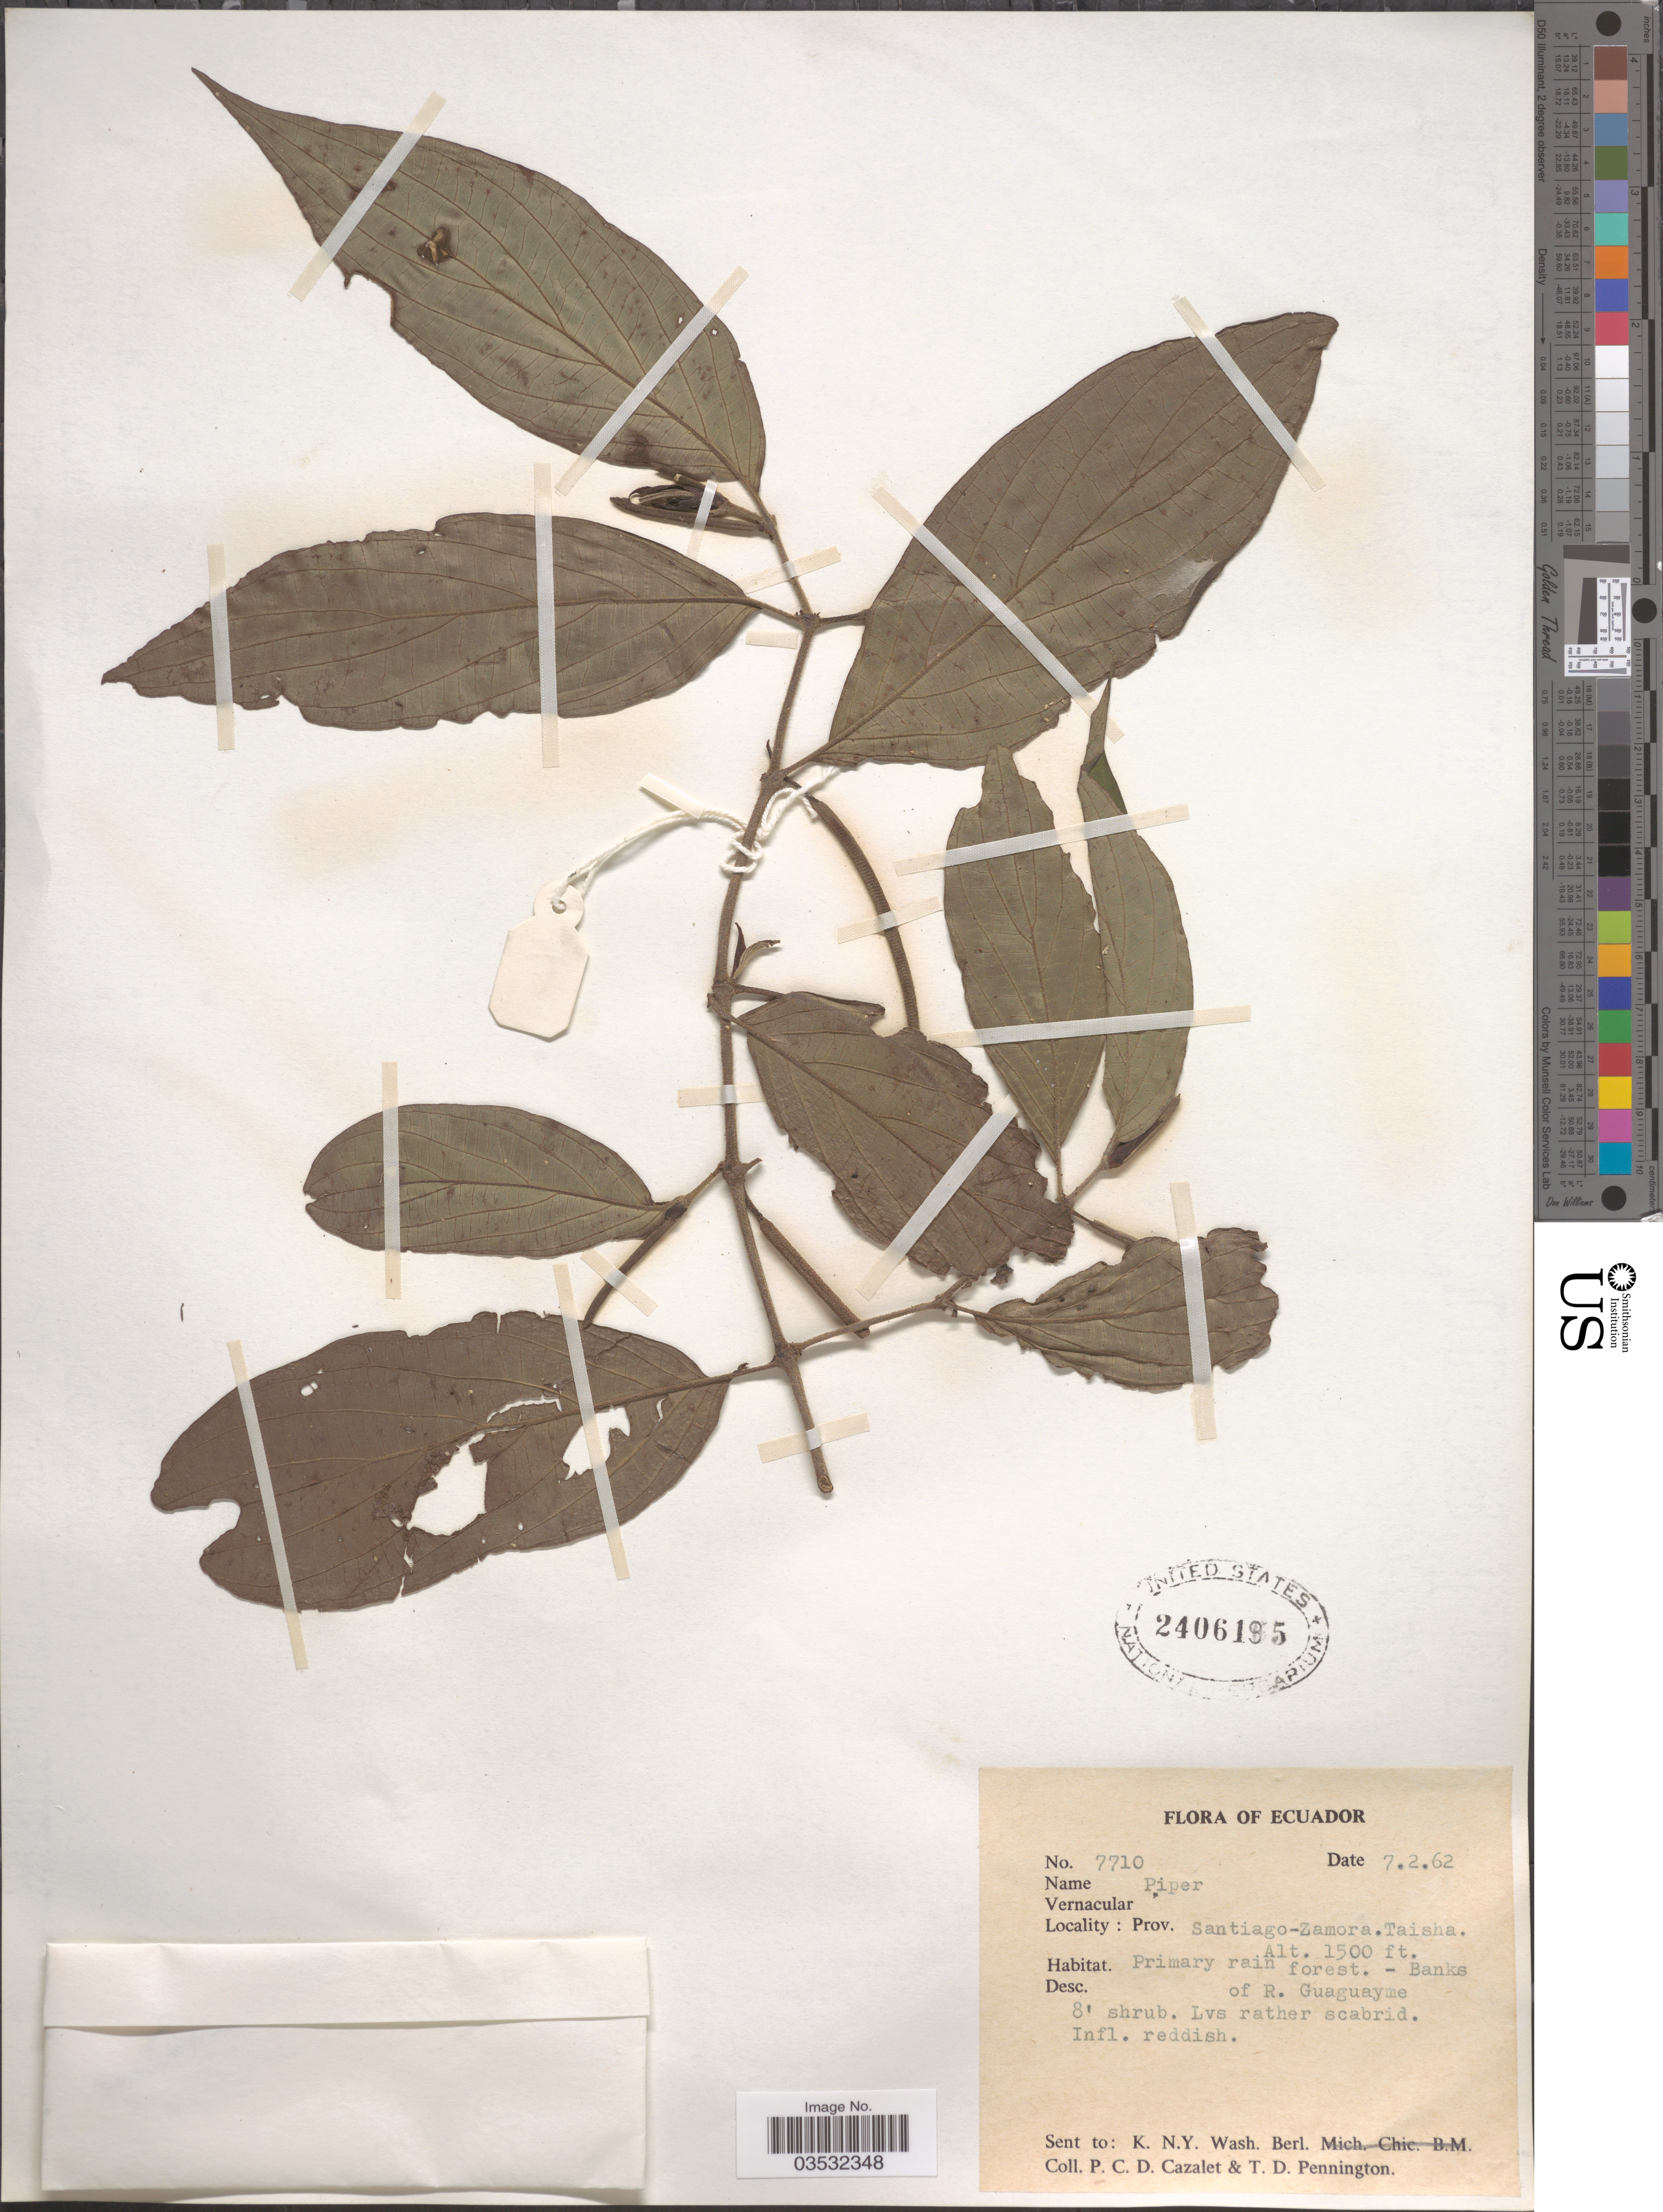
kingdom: Plantae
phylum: Tracheophyta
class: Magnoliopsida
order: Piperales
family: Piperaceae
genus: Piper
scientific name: Piper sp.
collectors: P. C. D. Cazalet & T. D. Pennington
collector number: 7710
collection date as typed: Transcribed d/m/y: 7/2/62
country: Ecuador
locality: Prov. Santiago - Zamora. Taisha. Banks of R. Guaguayme.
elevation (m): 457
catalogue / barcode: US 2406195